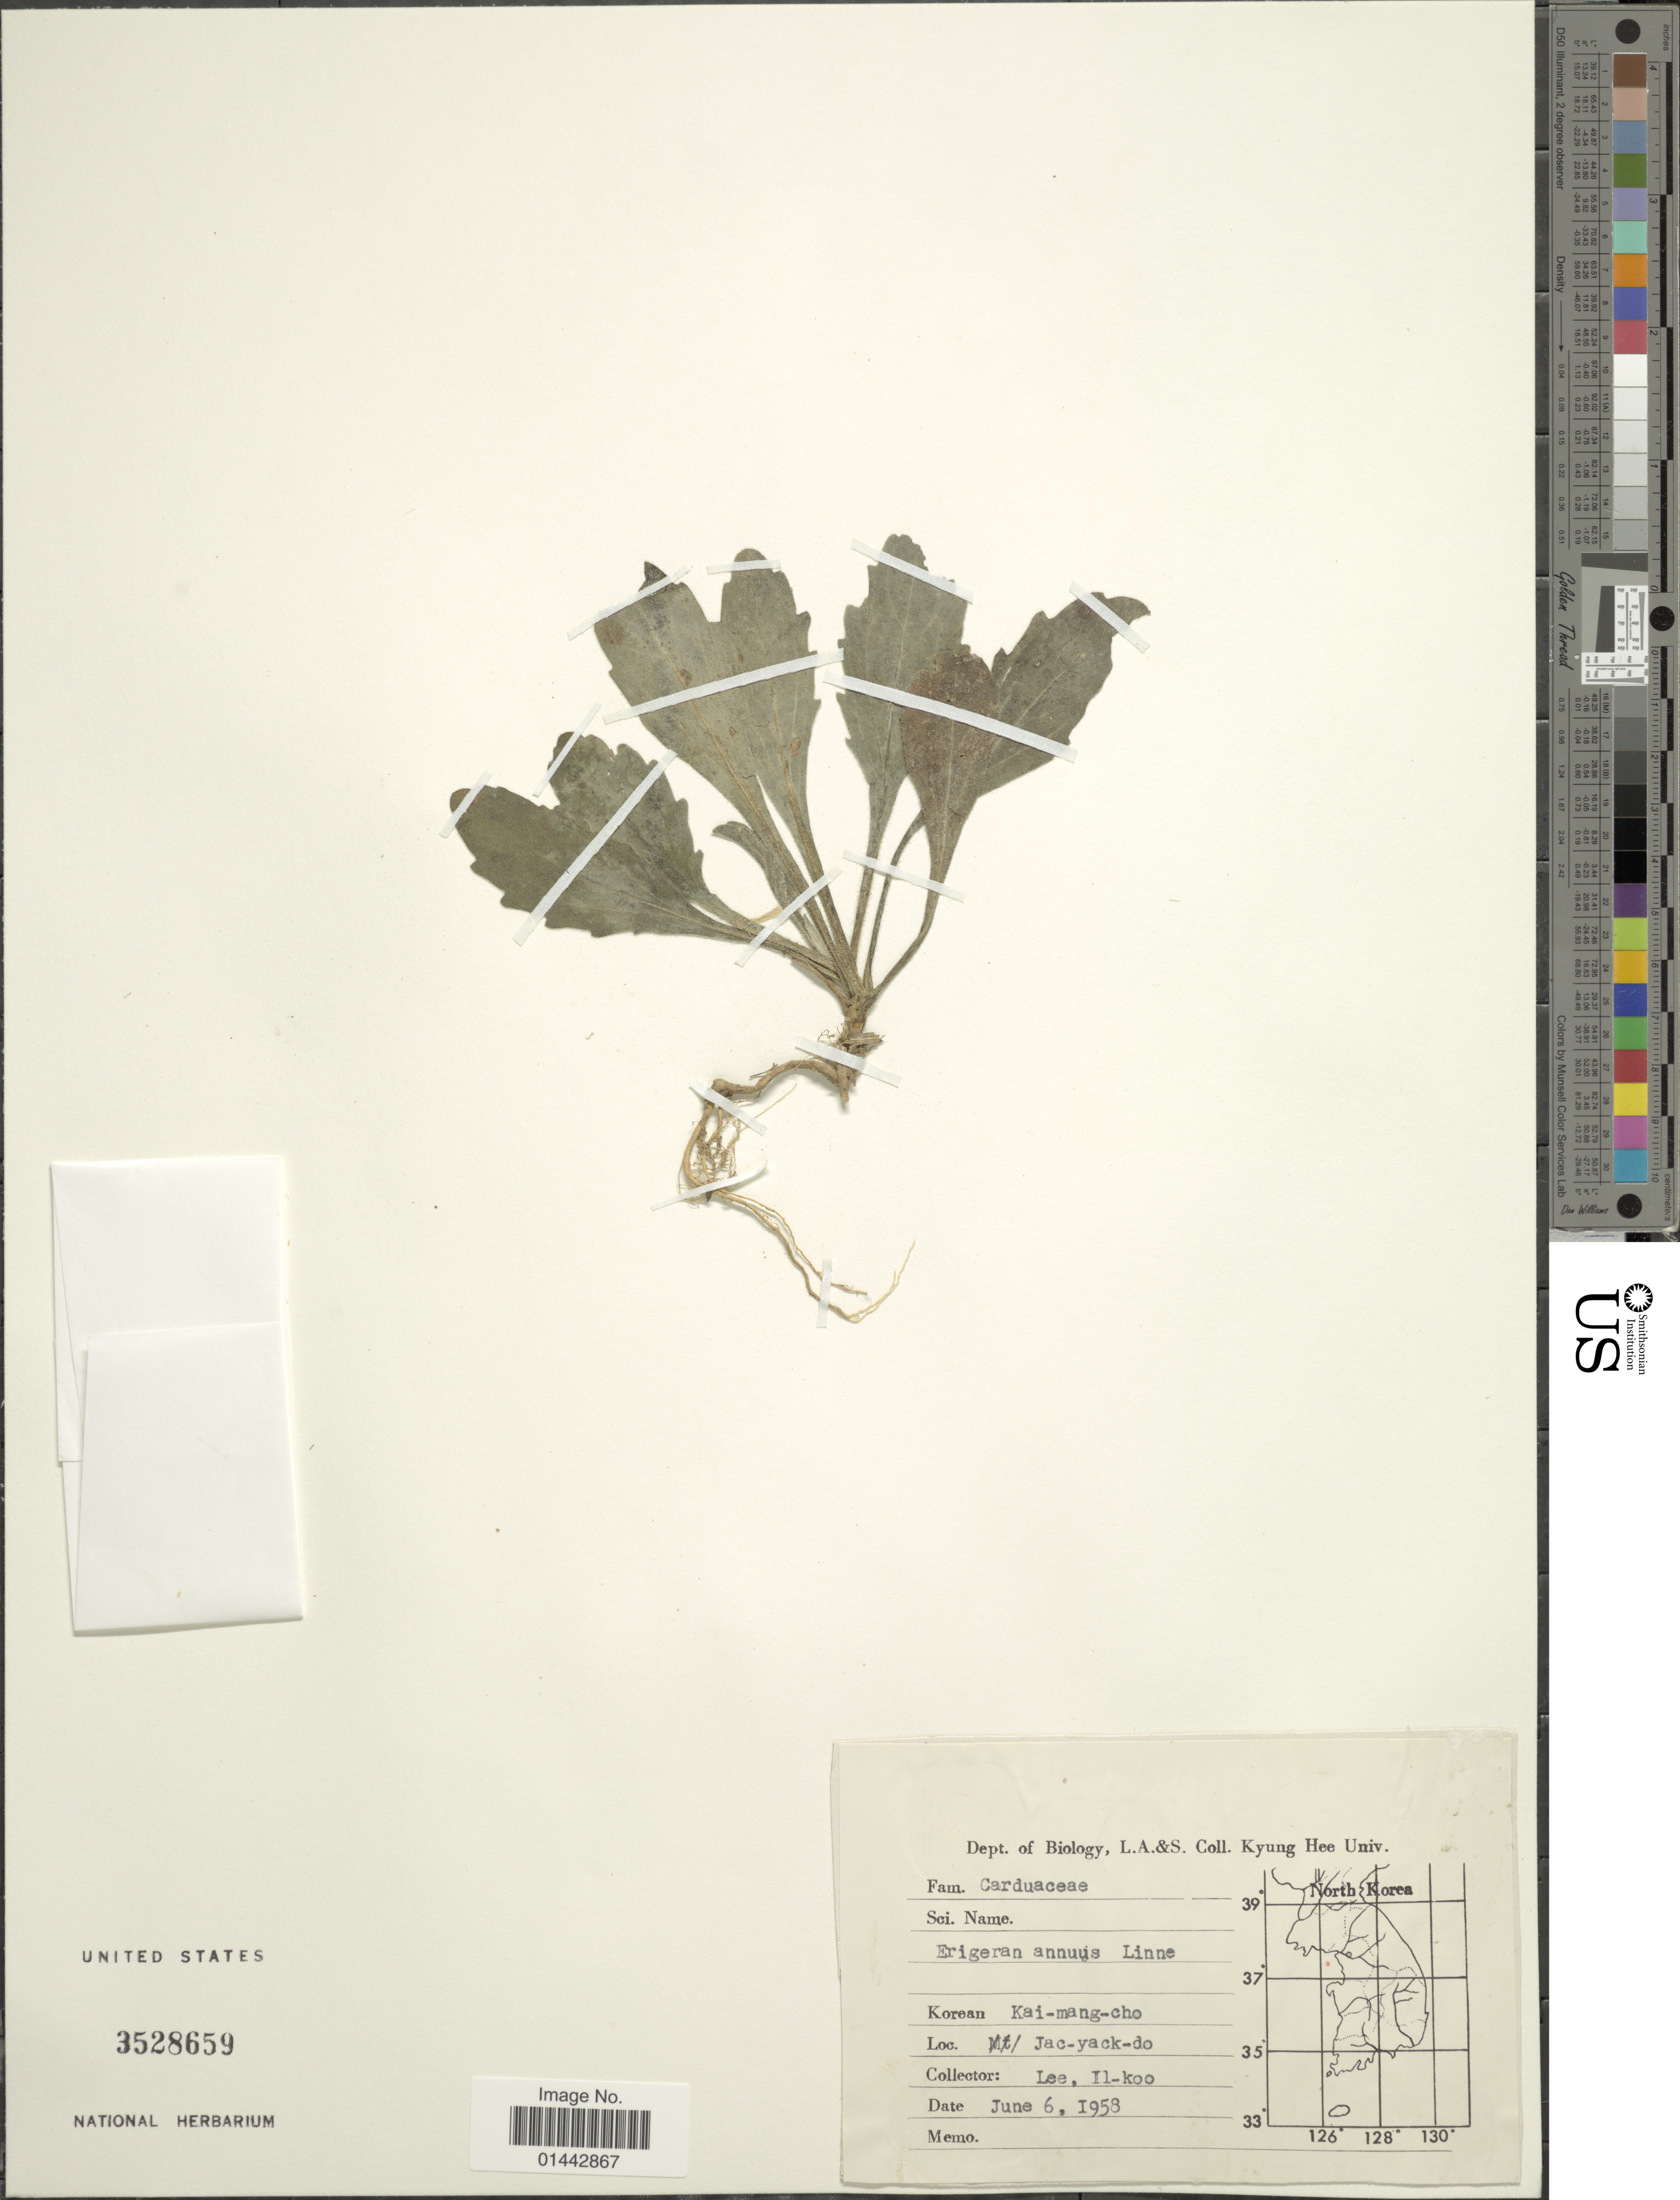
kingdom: Plantae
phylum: Tracheophyta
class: Magnoliopsida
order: Asterales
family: Asteraceae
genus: Erigeron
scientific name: Erigeron annuus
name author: (L.) Pers.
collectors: I. Lee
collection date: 1958-06-06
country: South Korea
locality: Jac-yack-do.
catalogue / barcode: US 3528659